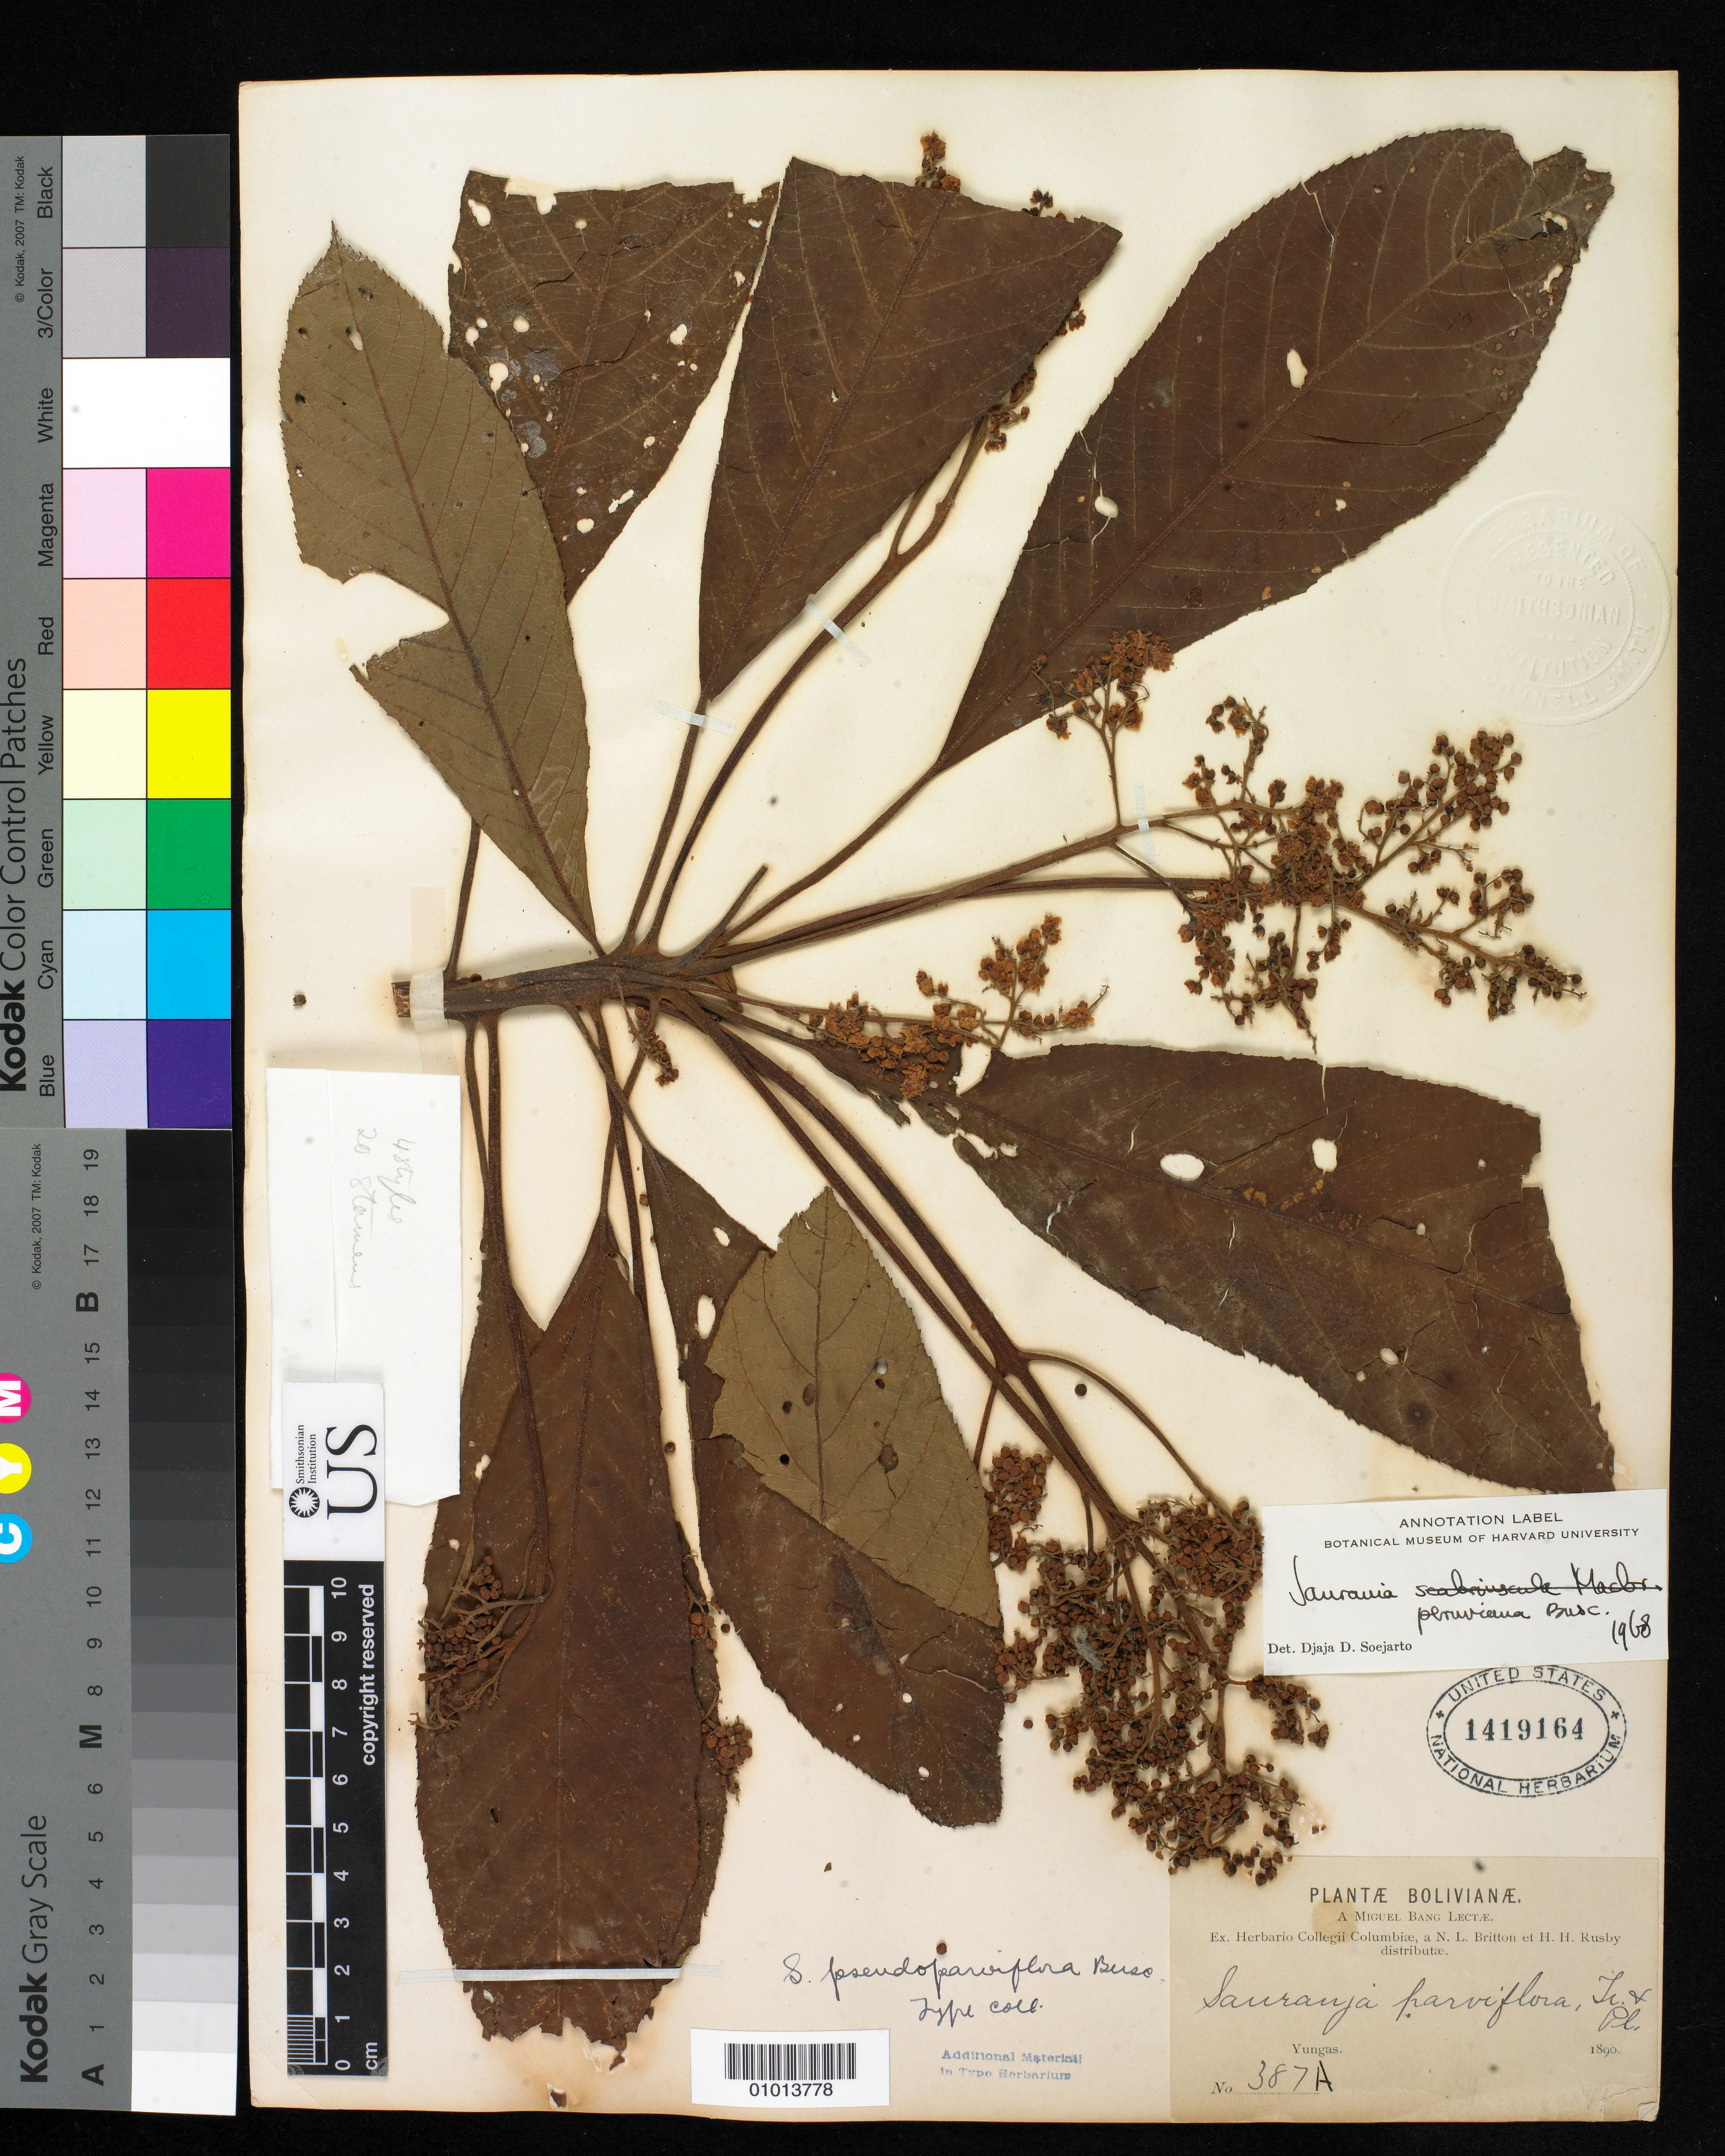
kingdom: Plantae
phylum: Tracheophyta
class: Magnoliopsida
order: Ericales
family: Actinidiaceae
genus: Saurauia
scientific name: Saurauia pseudoparviflora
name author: Buscal.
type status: Isotype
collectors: M. Bang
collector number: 387A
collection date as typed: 1890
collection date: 1890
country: Bolivia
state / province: La Paz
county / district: Nor Yungas / Sud Yungas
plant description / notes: Specimen ex John Donnell Smith herbarium.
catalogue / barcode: US 1419164